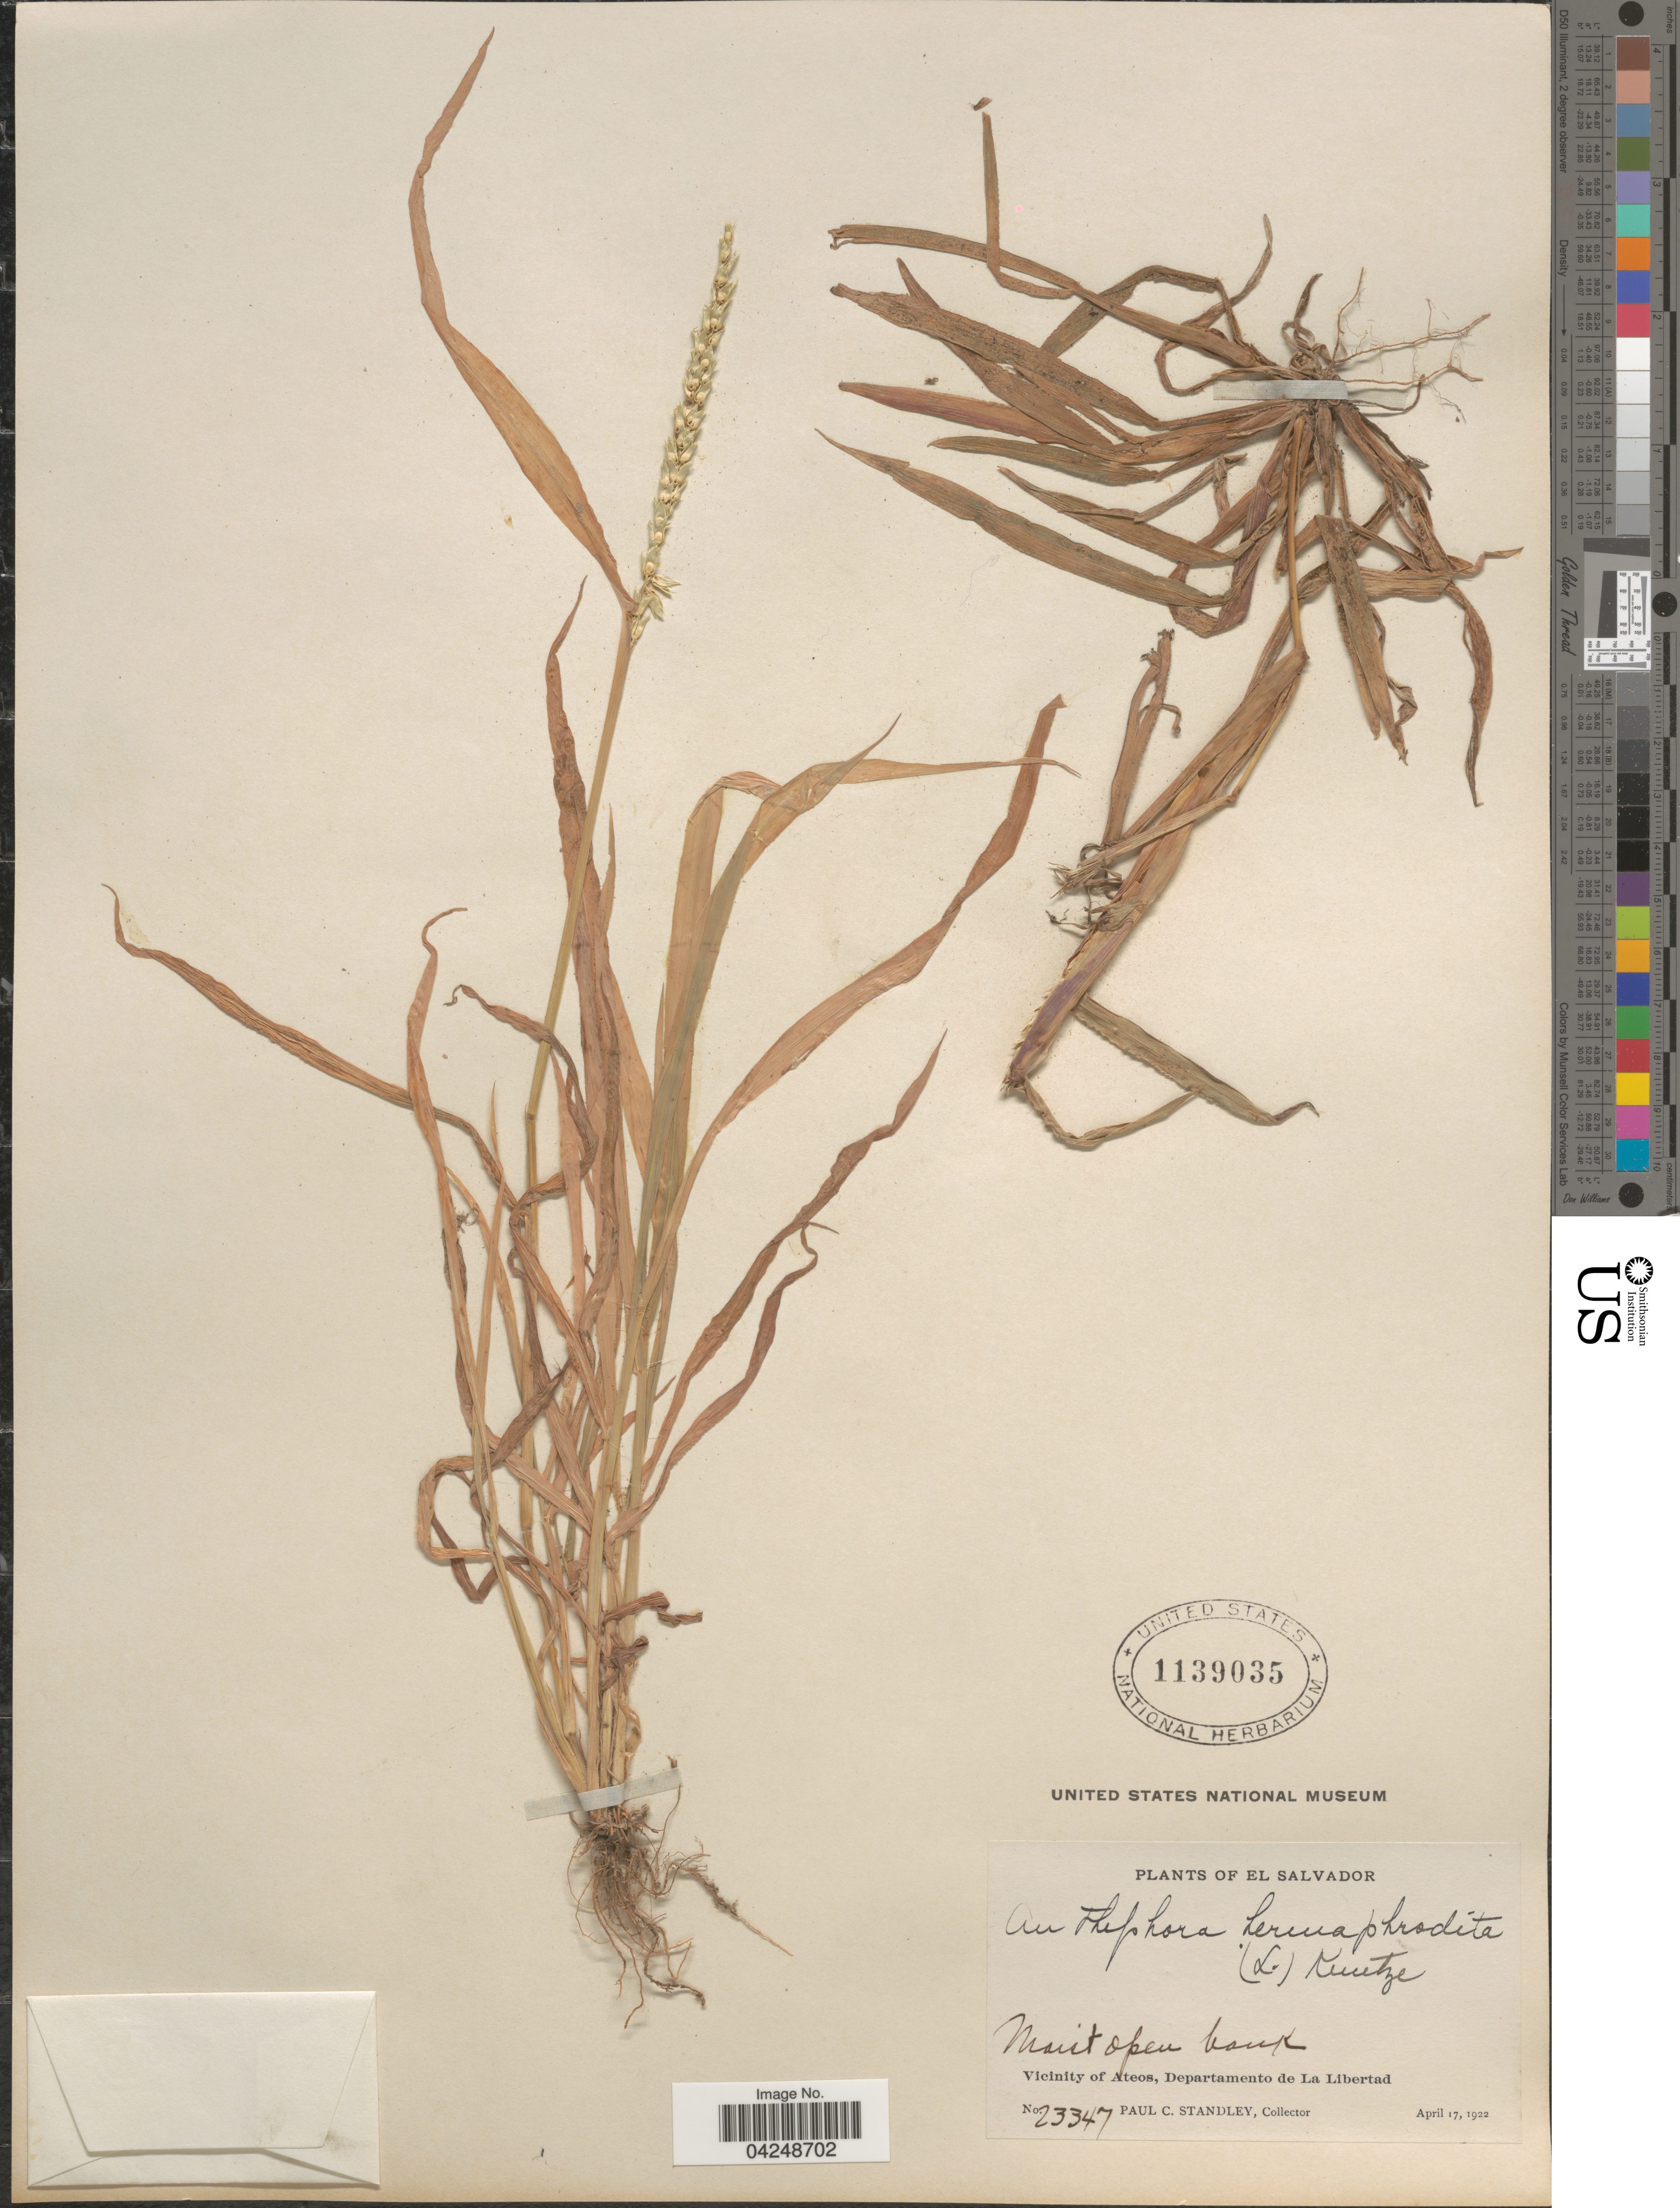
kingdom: Plantae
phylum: Tracheophyta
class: Liliopsida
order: Poales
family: Poaceae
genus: Anthephora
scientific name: Anthephora hermaphrodita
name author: (L.) Kuntze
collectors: P. C. Standley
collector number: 23347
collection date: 1922-04-17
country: El Salvador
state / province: La Libertad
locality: Vicinity of Ateos, Departamento de La Libertad.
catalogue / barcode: US 1139035